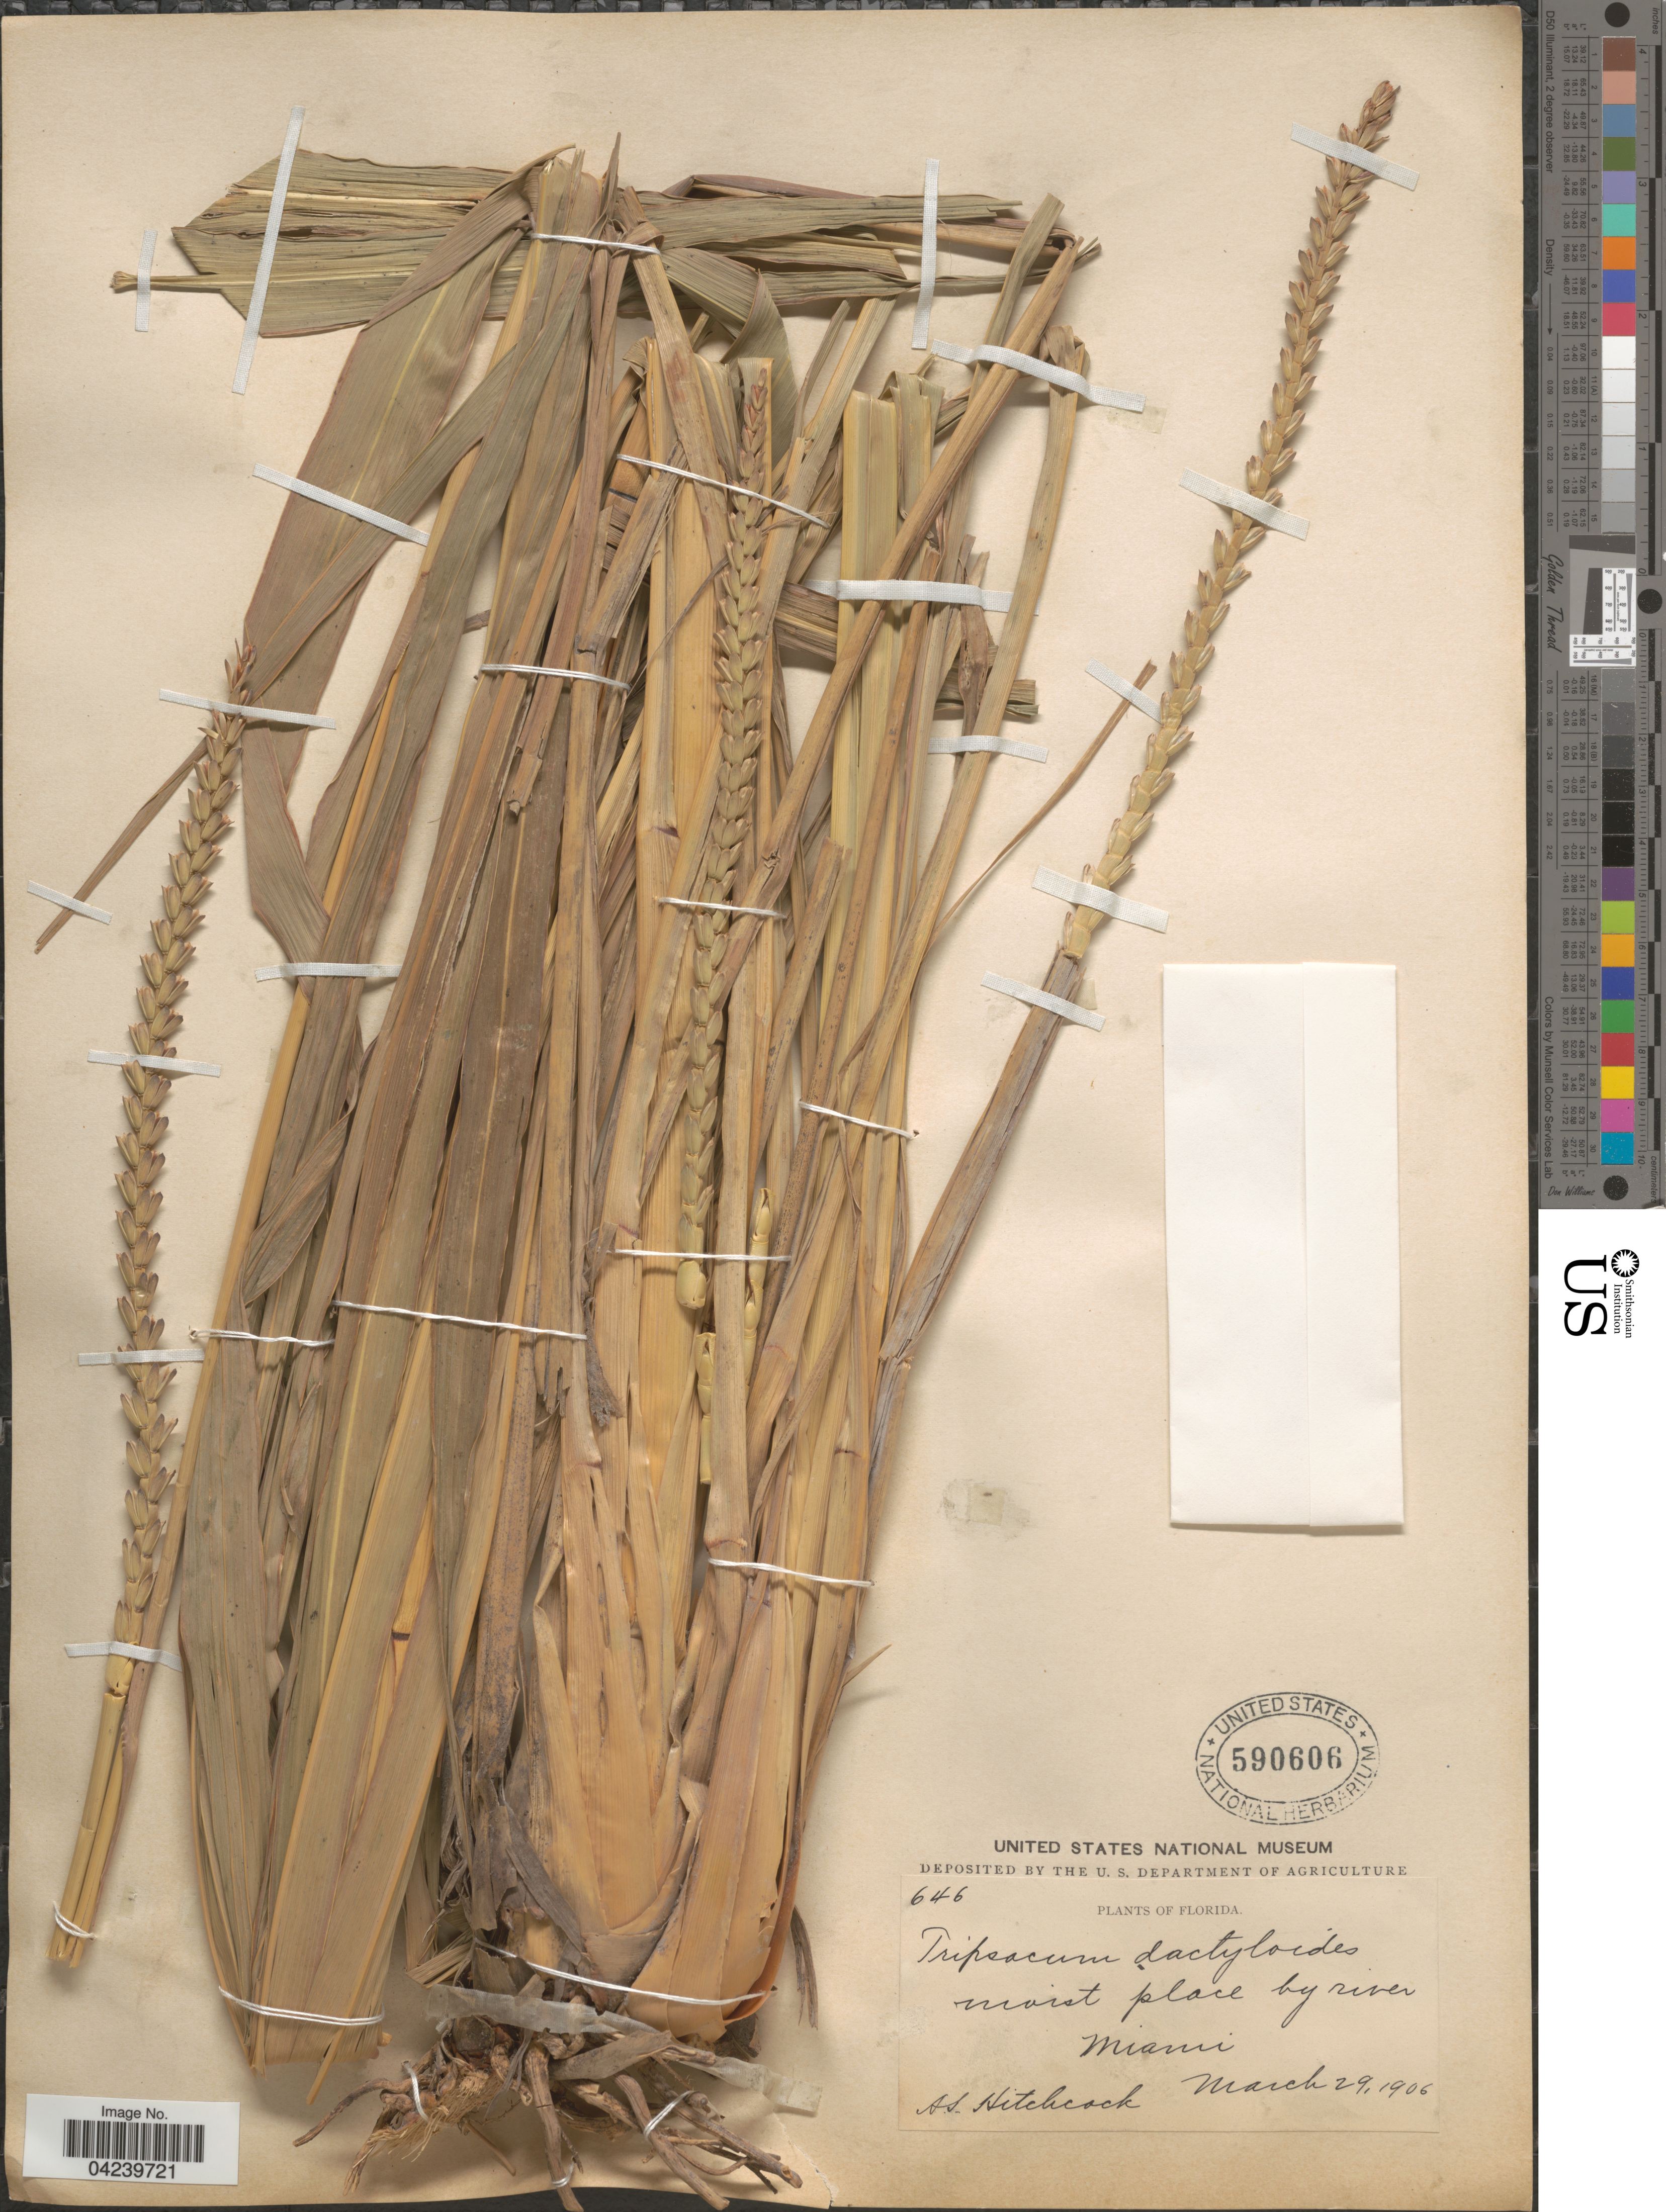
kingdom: Plantae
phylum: Tracheophyta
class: Liliopsida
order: Poales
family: Poaceae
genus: Tripsacum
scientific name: Tripsacum dactyloides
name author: (L.) L.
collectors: A. S. Hitchcock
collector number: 646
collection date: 1906-03-29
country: United States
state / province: Florida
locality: Moist place by river. Miami.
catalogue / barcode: US 590606